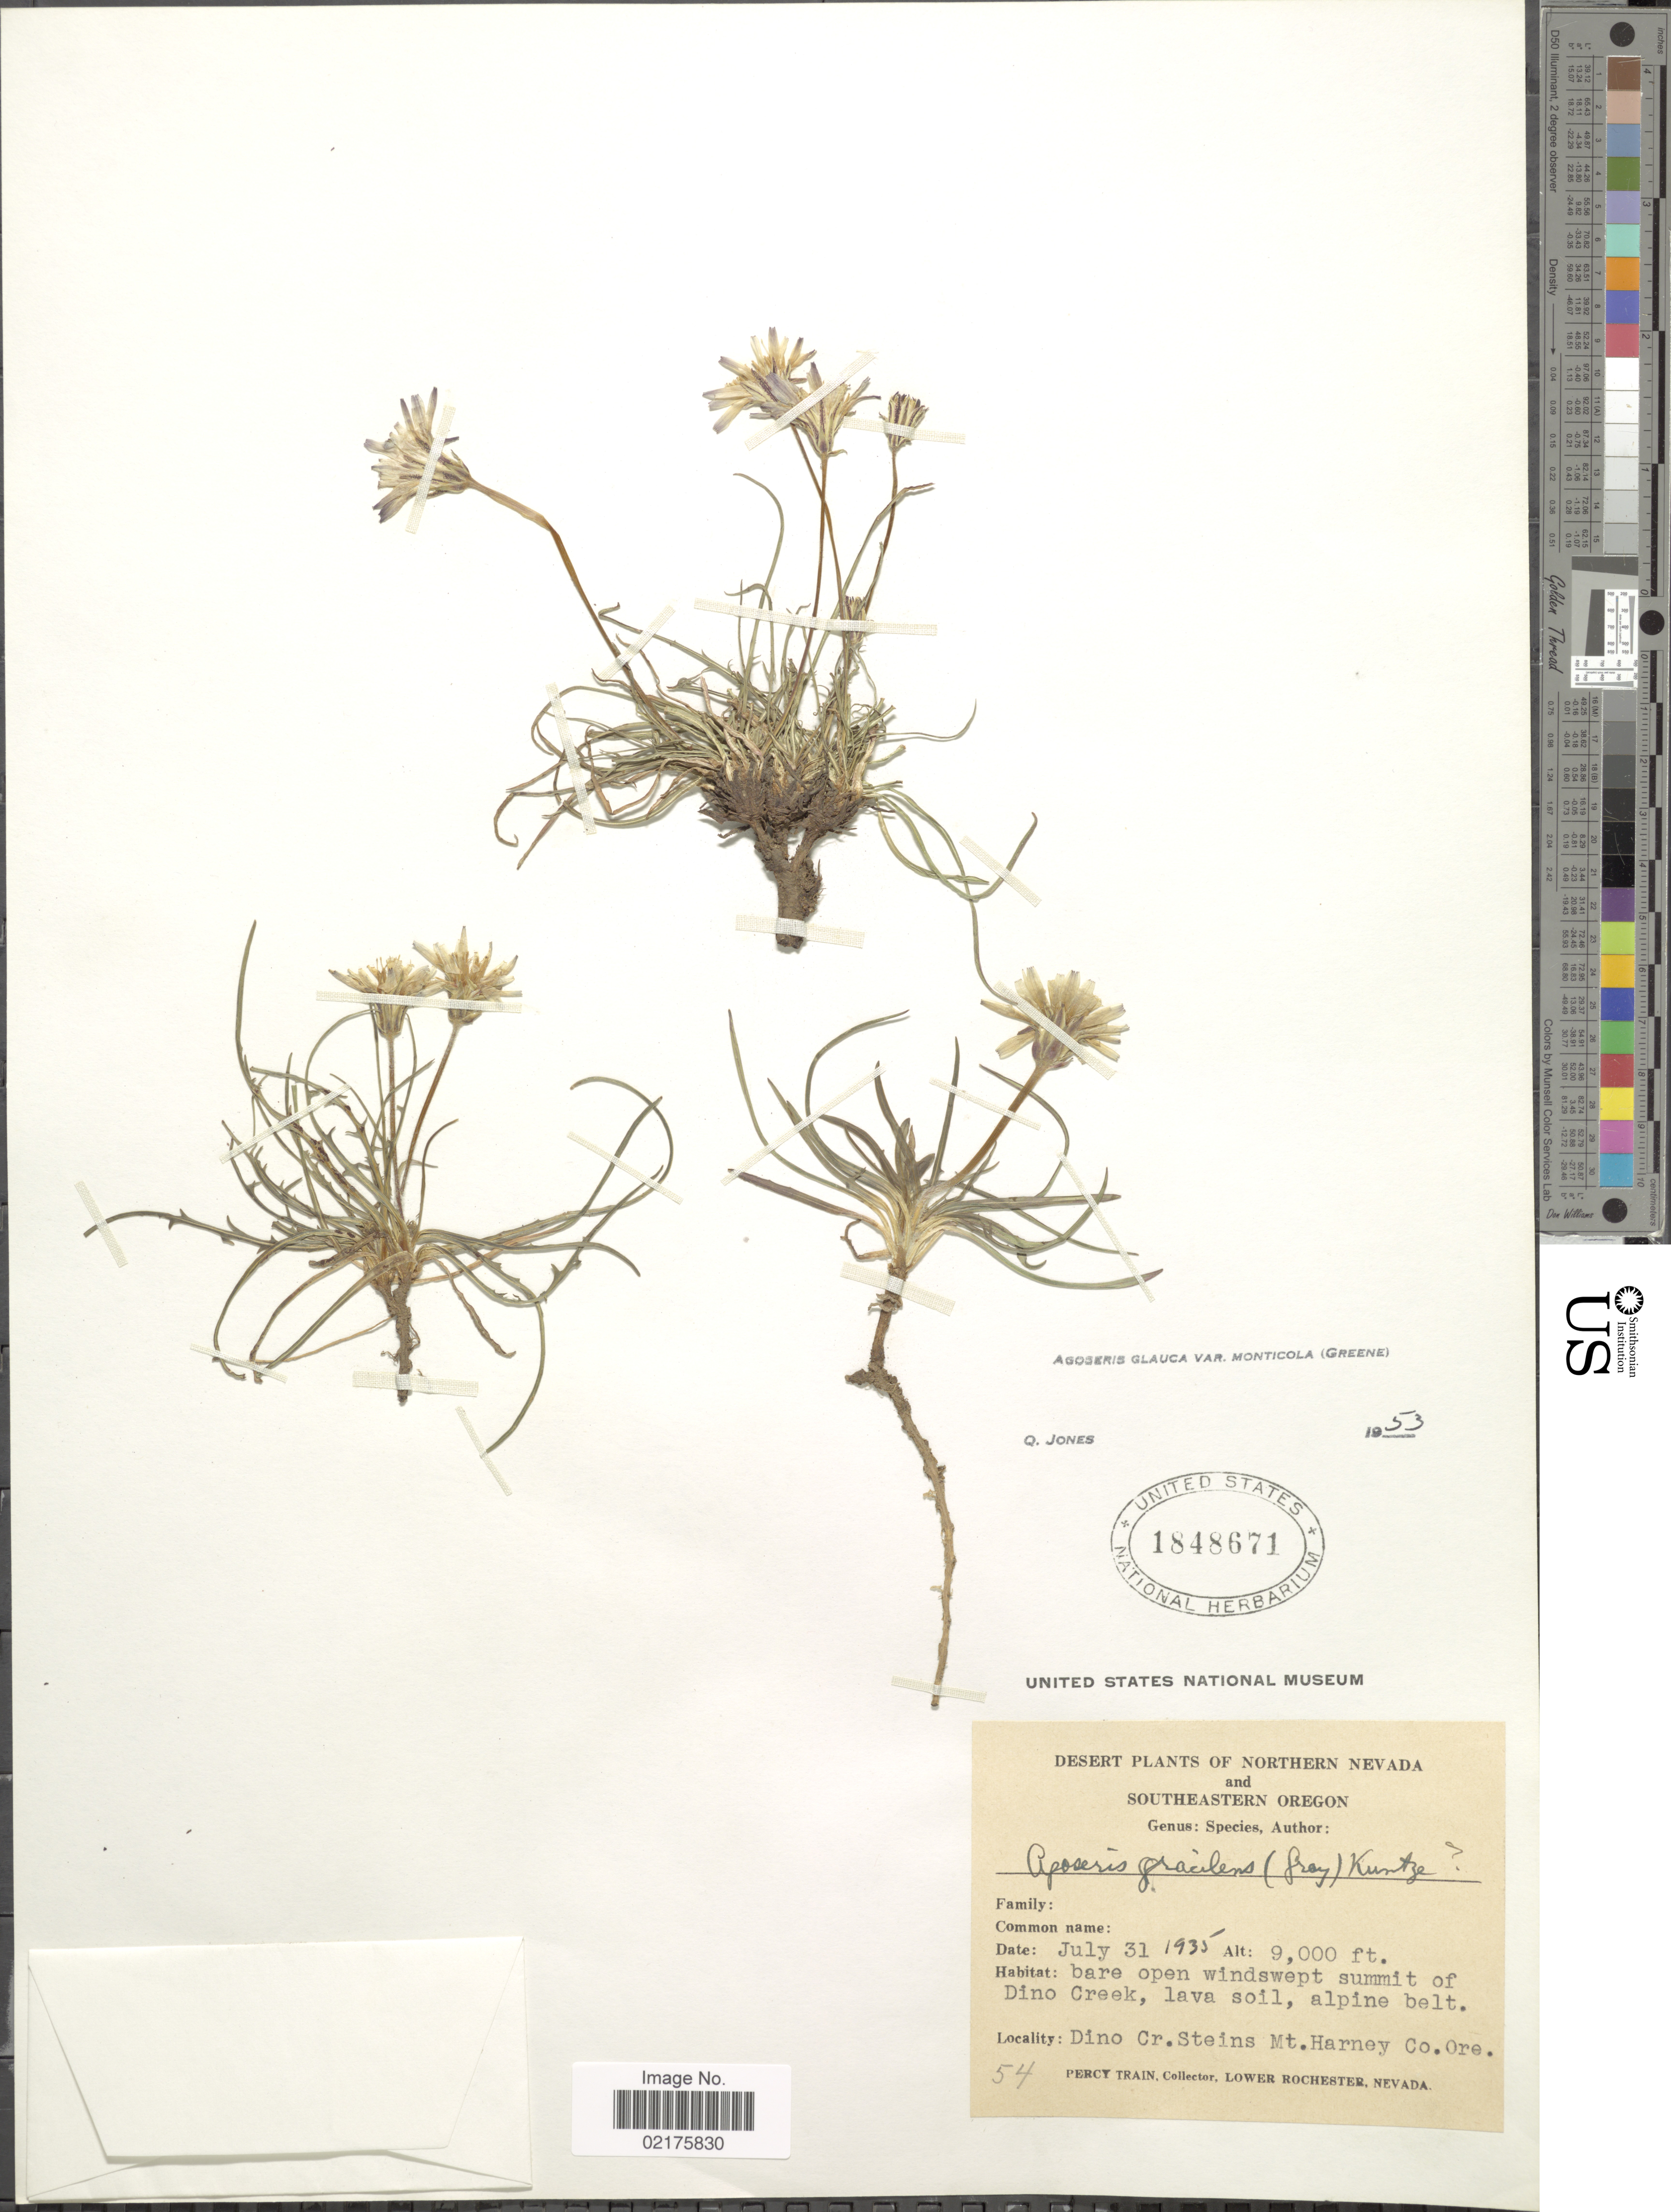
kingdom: Plantae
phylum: Tracheophyta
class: Magnoliopsida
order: Asterales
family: Asteraceae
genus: Agoseris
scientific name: Agoseris monticola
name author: Greene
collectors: P. Train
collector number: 54?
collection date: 1935-07-31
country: United States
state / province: Oregon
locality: Southeastern Oregon, bare open windswept summit of Dino Creek, Dino Cr., Steins of Mt. Harvey Co., Ore.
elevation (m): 2743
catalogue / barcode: US 1848671